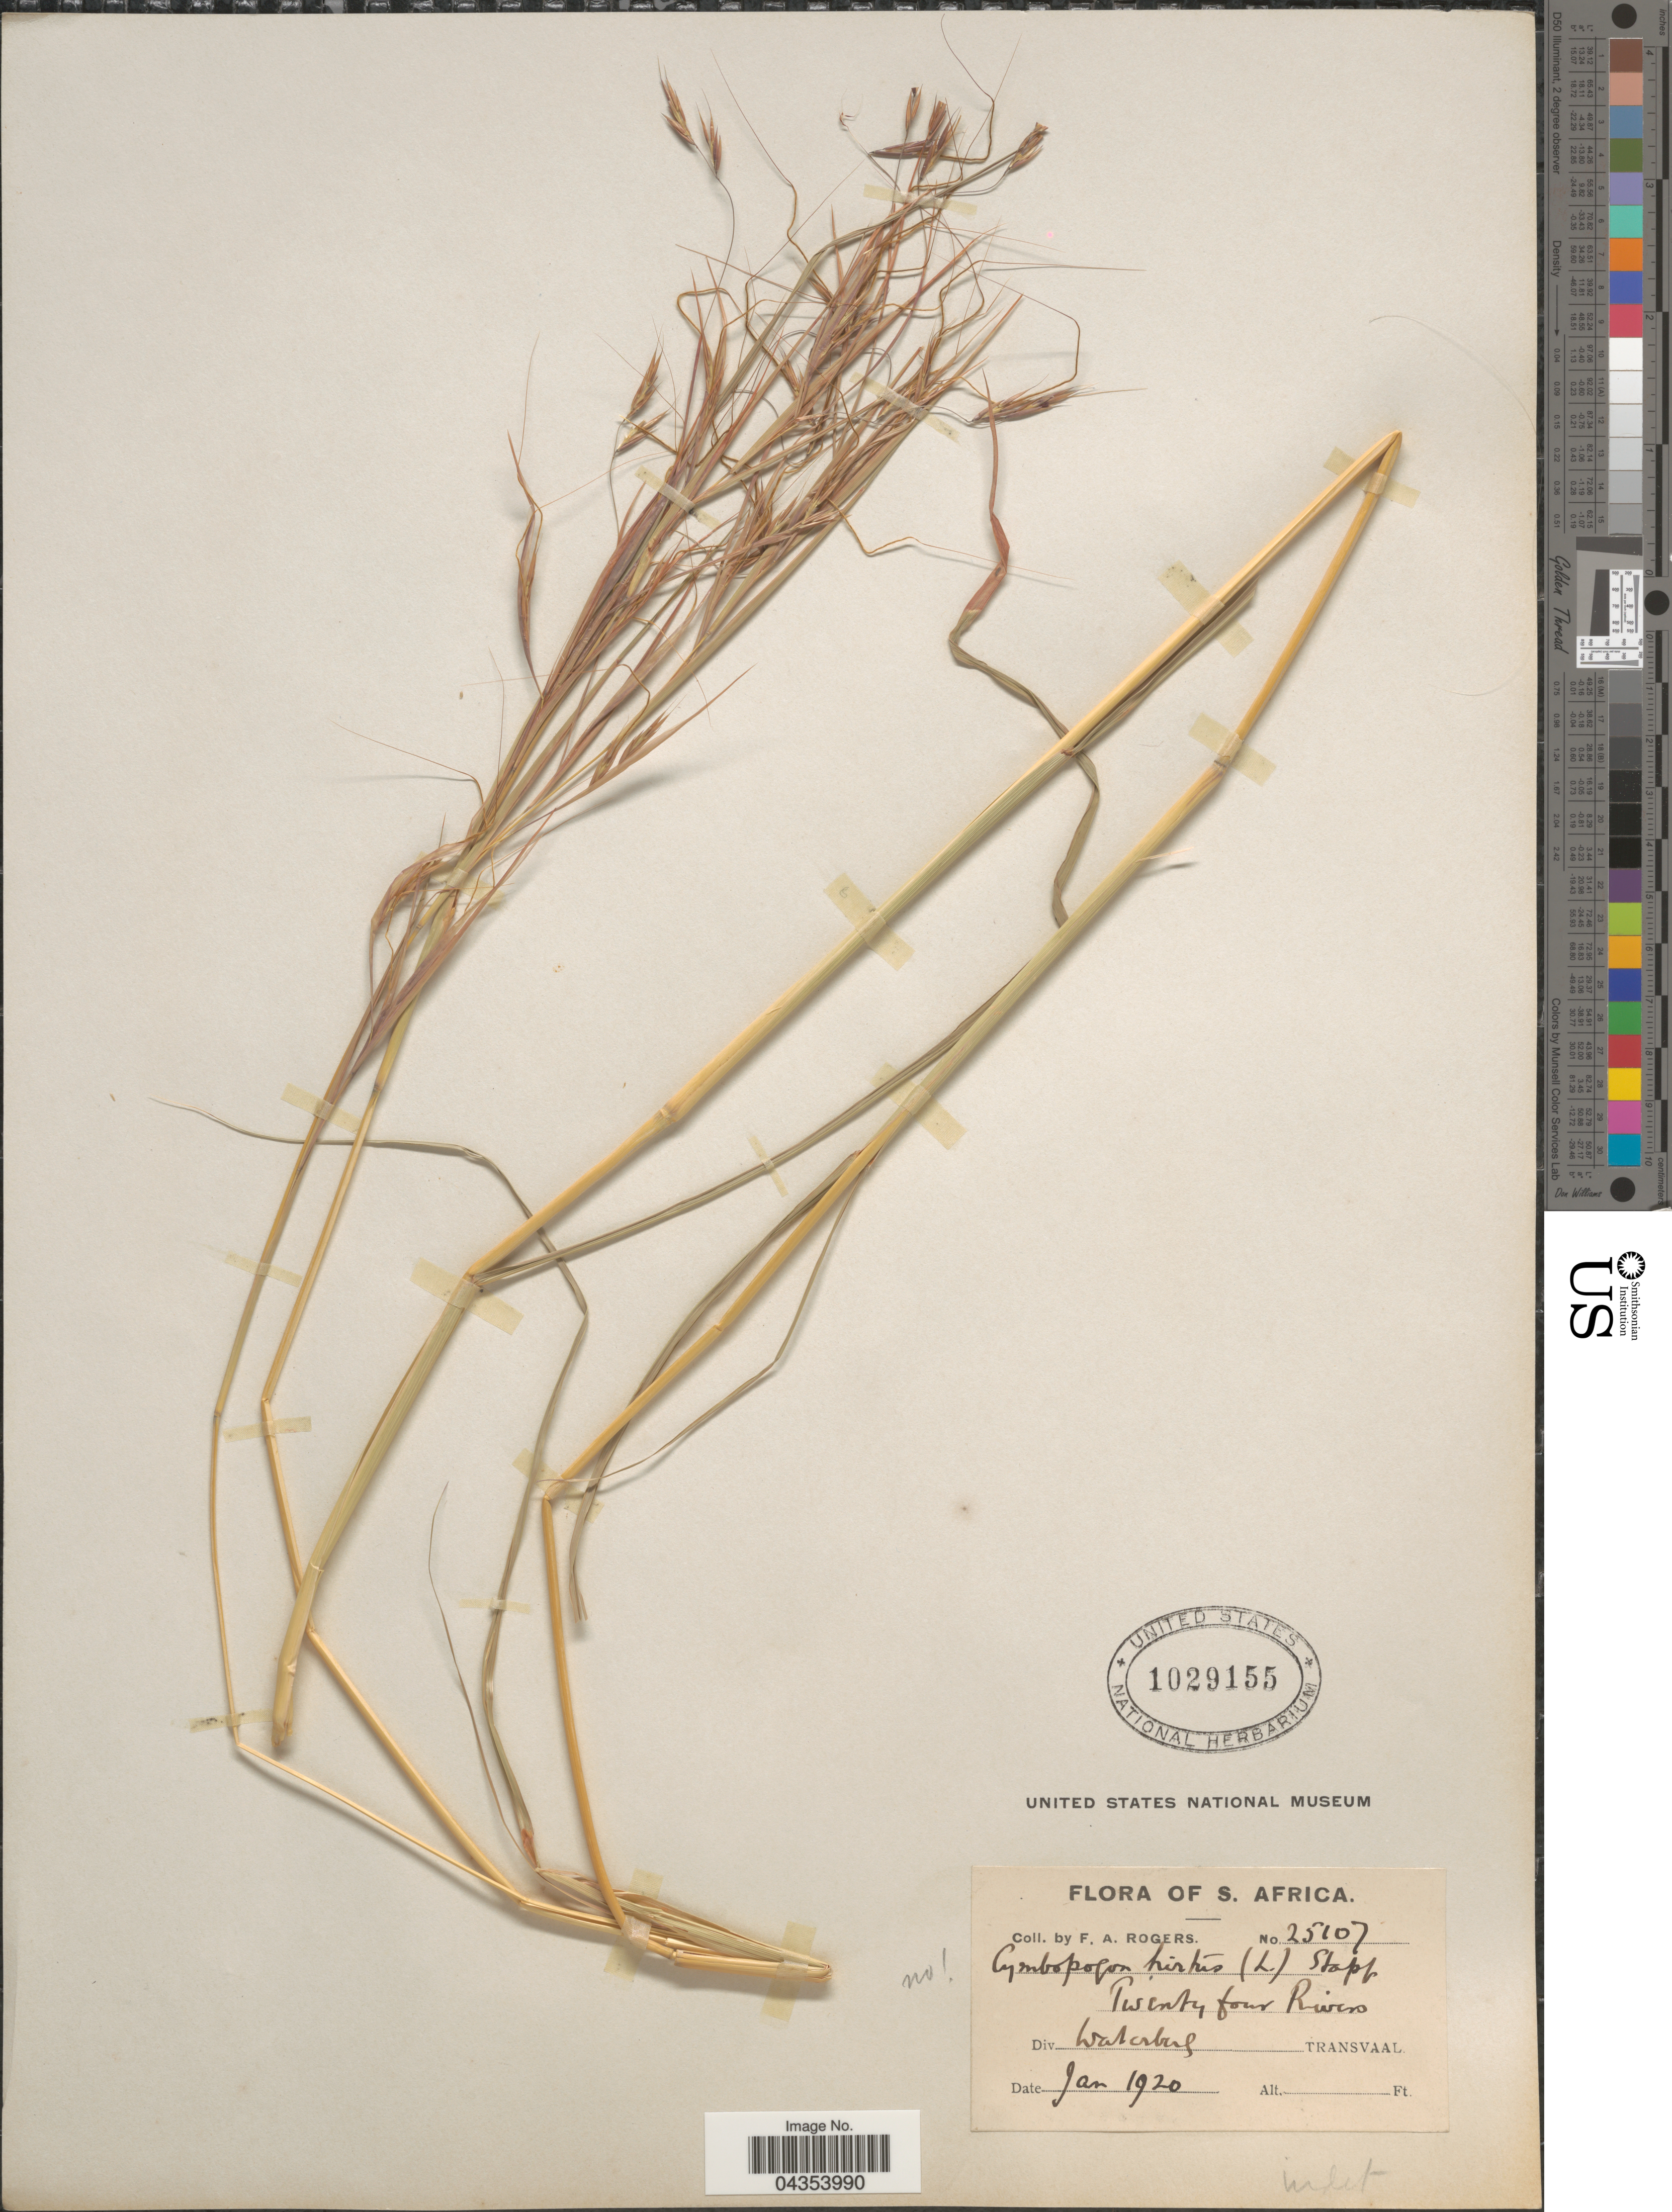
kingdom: Plantae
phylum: Tracheophyta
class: Liliopsida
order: Poales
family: Poaceae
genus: Hyparrhenia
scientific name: Hyparrhenia sp.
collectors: F. A. Rogers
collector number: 25107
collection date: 1920-01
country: South Africa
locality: Twenty four Rivers. Div Waterberg. Transvaal.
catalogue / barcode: US 1029155